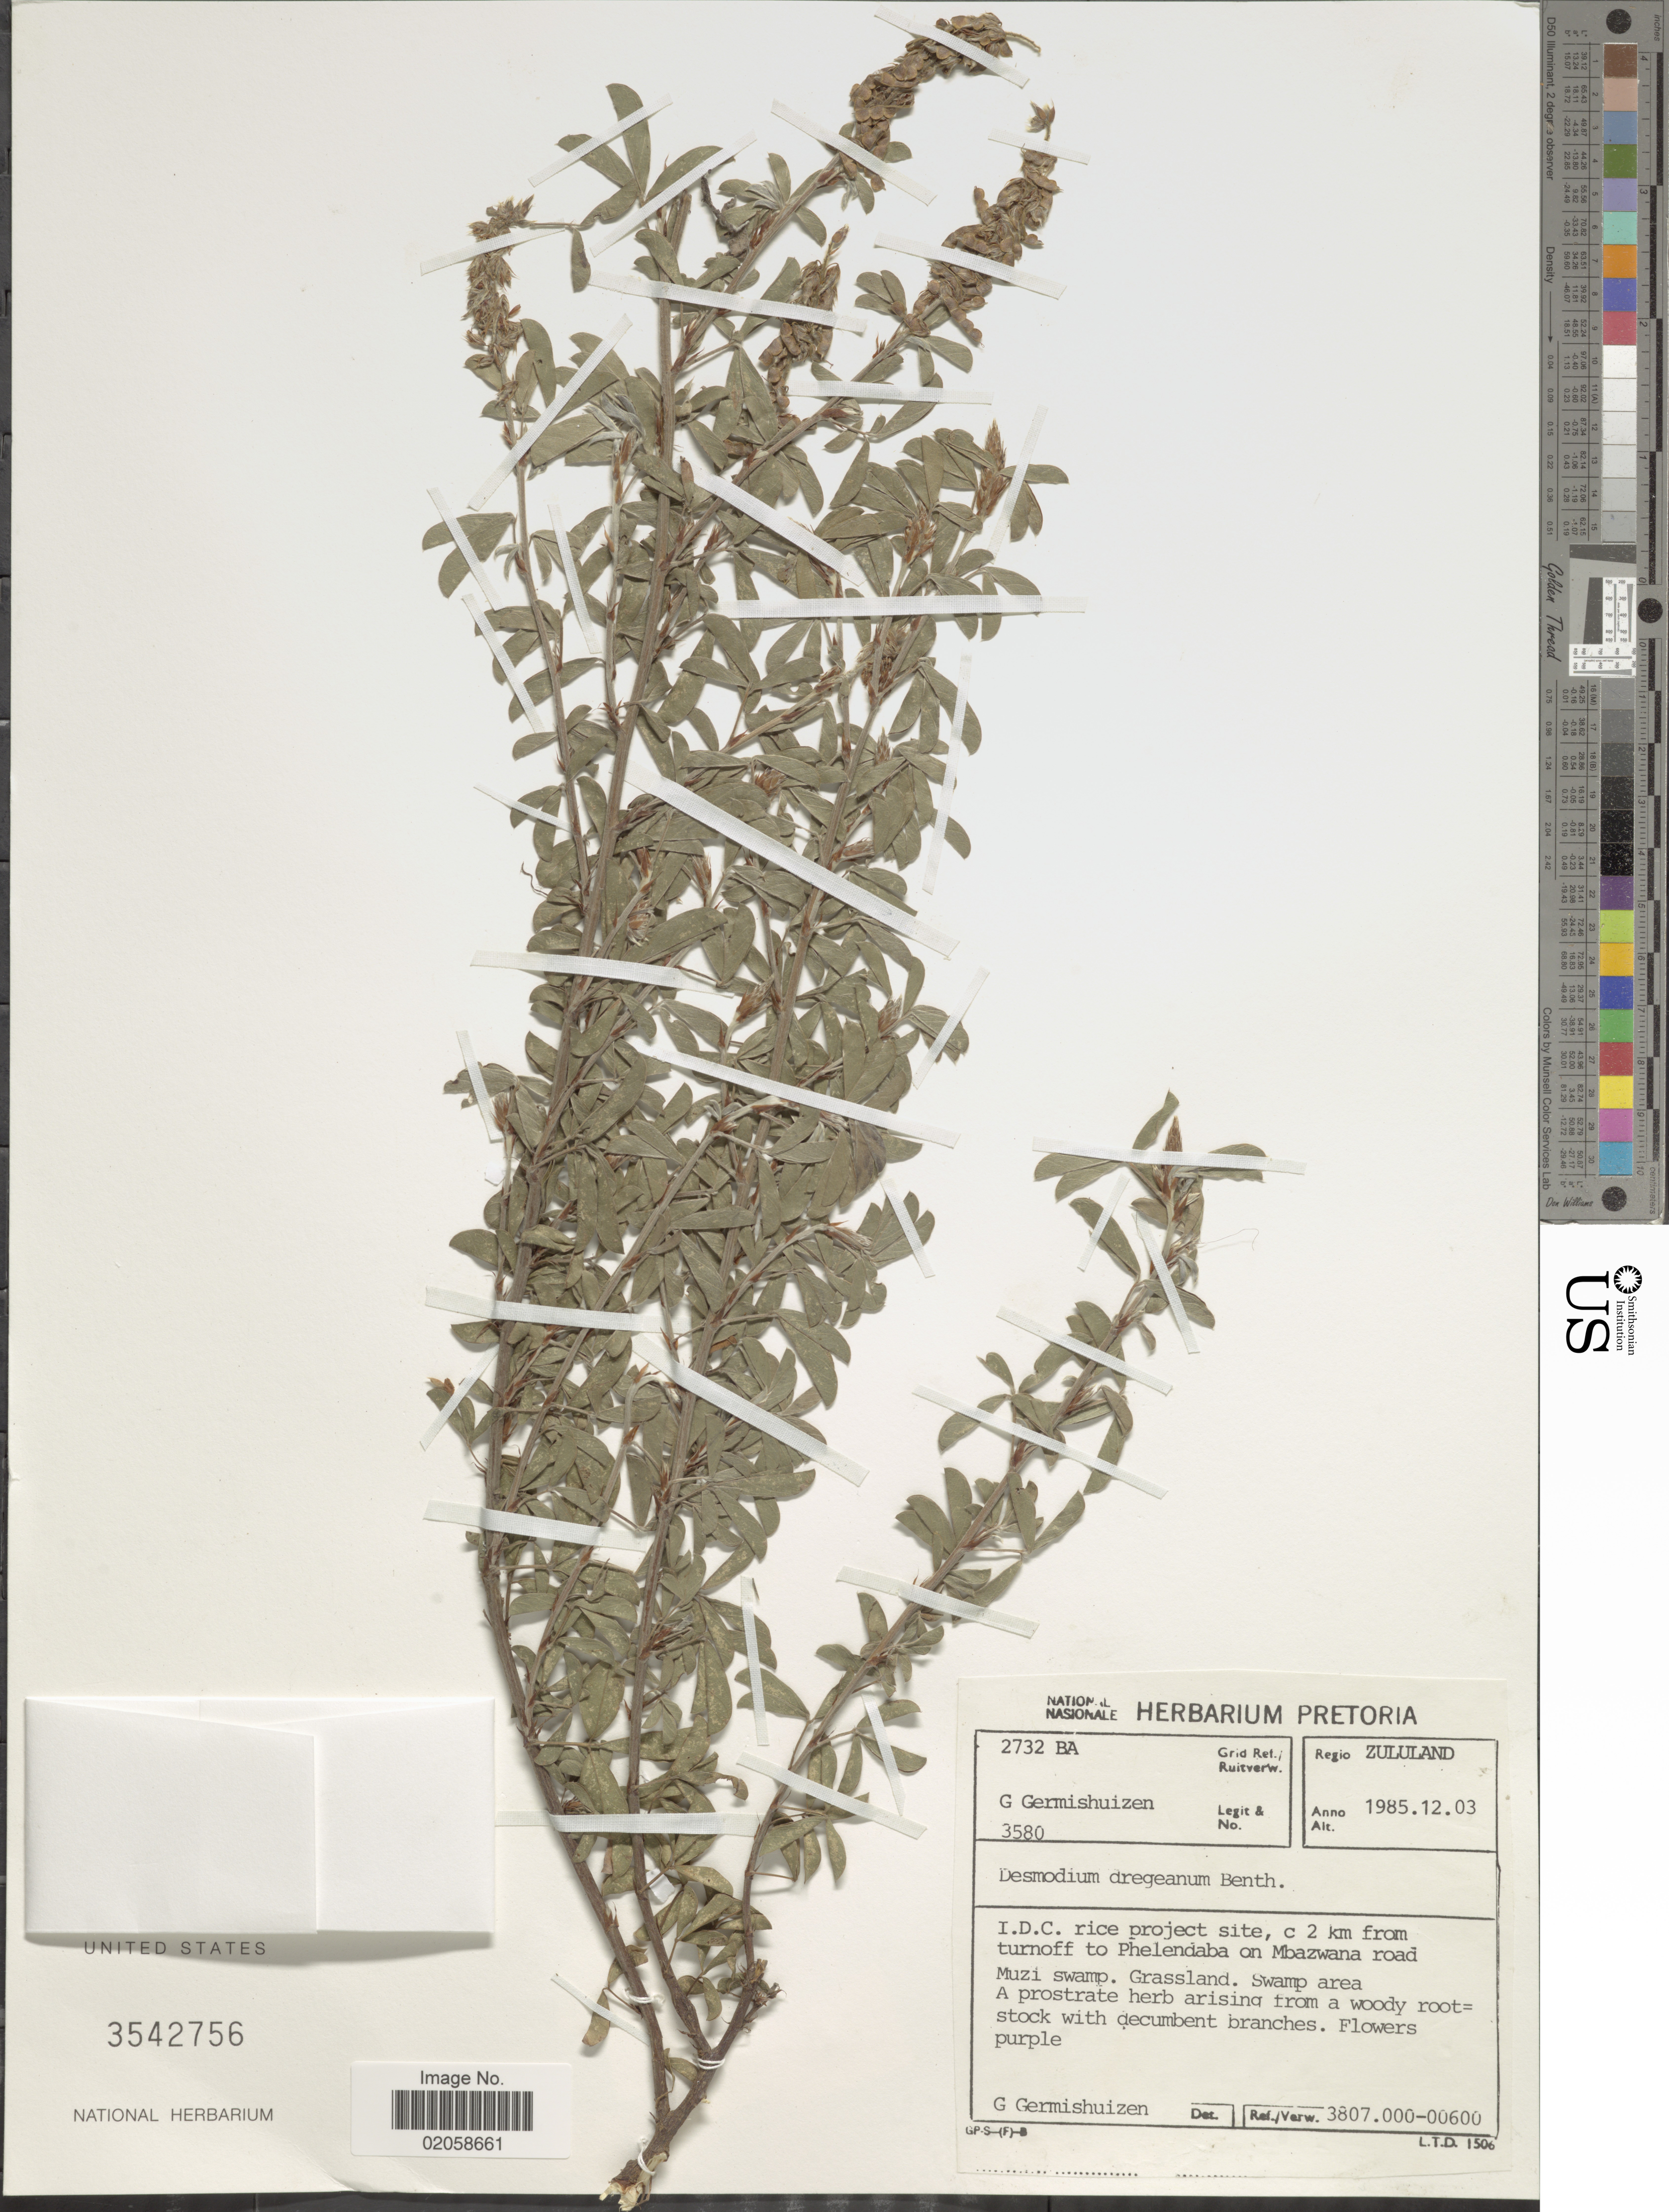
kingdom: Plantae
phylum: Tracheophyta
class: Magnoliopsida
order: Fabales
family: Fabaceae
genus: Grona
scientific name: Grona caffra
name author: (E. Mey.) H. Ohashi & K. Ohashi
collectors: G. Germishuizen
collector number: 3580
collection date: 1985-12-03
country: South Africa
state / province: KwaZulu-Natal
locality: Regio Zululand. I. D. C. rice project site, c 2 km from turnoff to Phelendaba on Mbazwana road to Muzi Swamp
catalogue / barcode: US 3542756